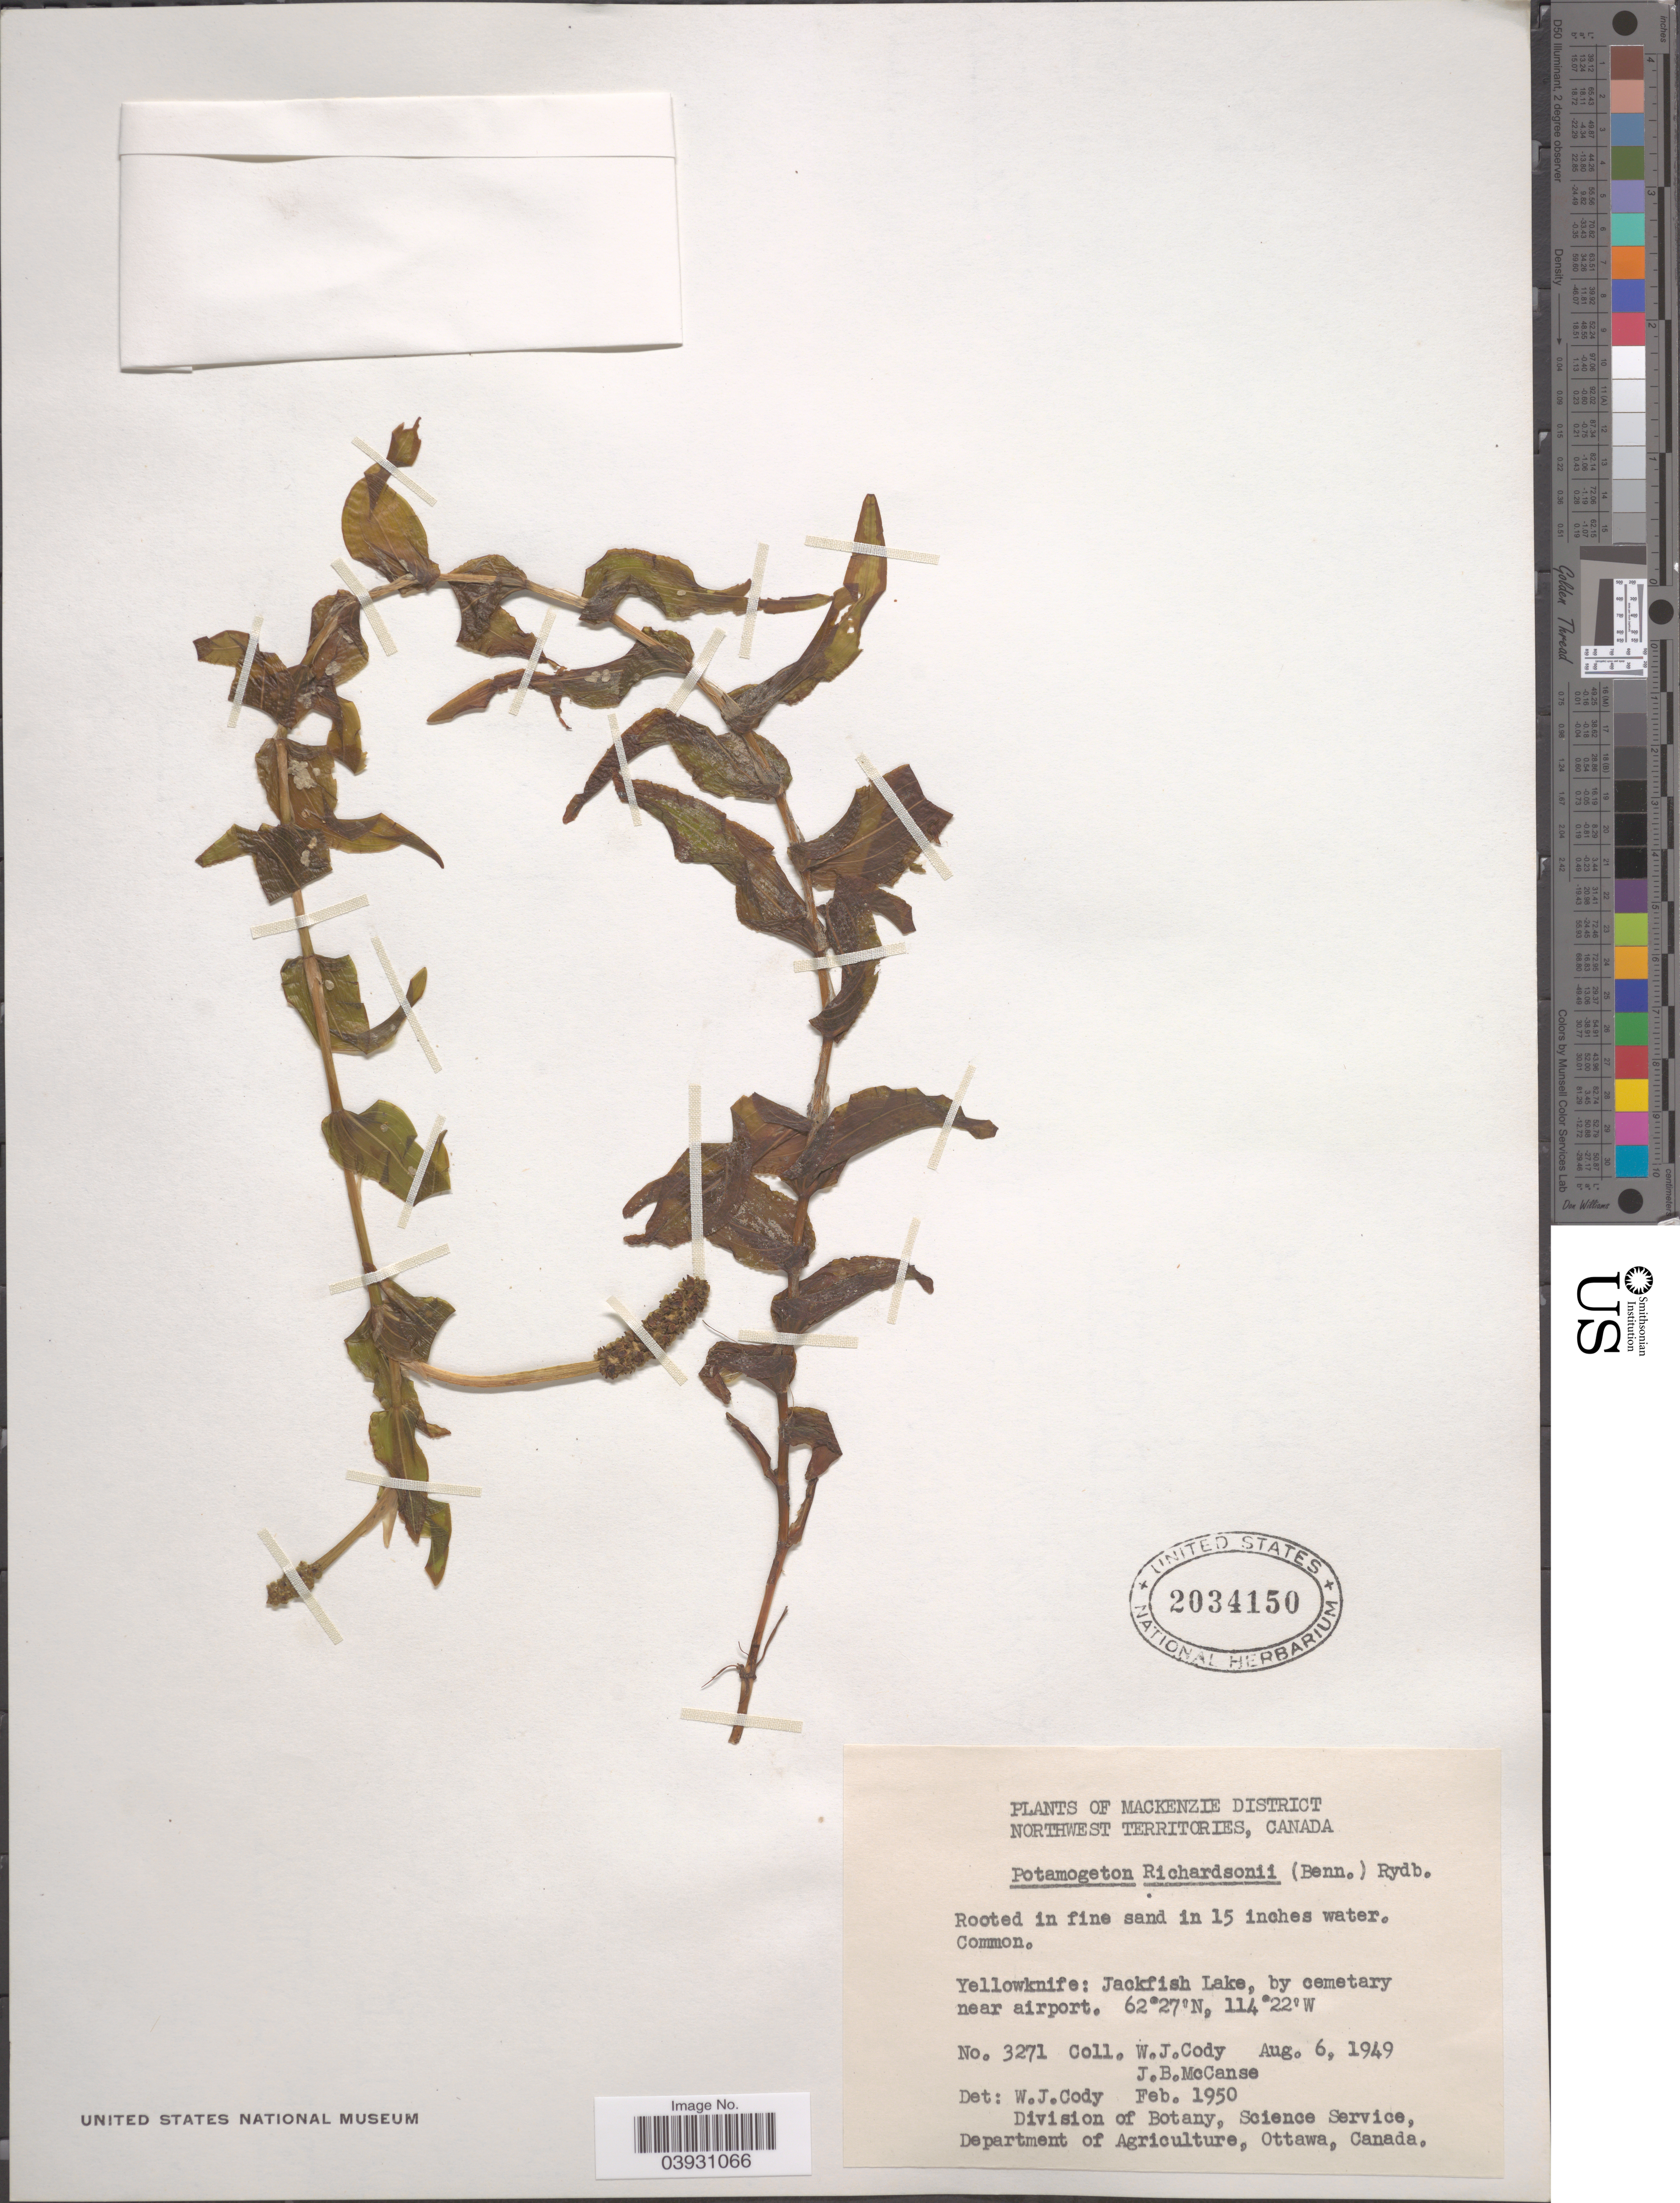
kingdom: Plantae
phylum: Tracheophyta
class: Liliopsida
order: Alismatales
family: Potamogetonaceae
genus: Potamogeton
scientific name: Potamogeton richardsonii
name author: (A.W. Benn.) Rydb.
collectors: W. Cody & J. McCanse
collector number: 3271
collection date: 1949-08-06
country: Canada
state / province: Northwest Territories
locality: Mackenzie District. Yellowknife: Jackfish Lake, by cemetary near airport.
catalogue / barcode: US 2034150